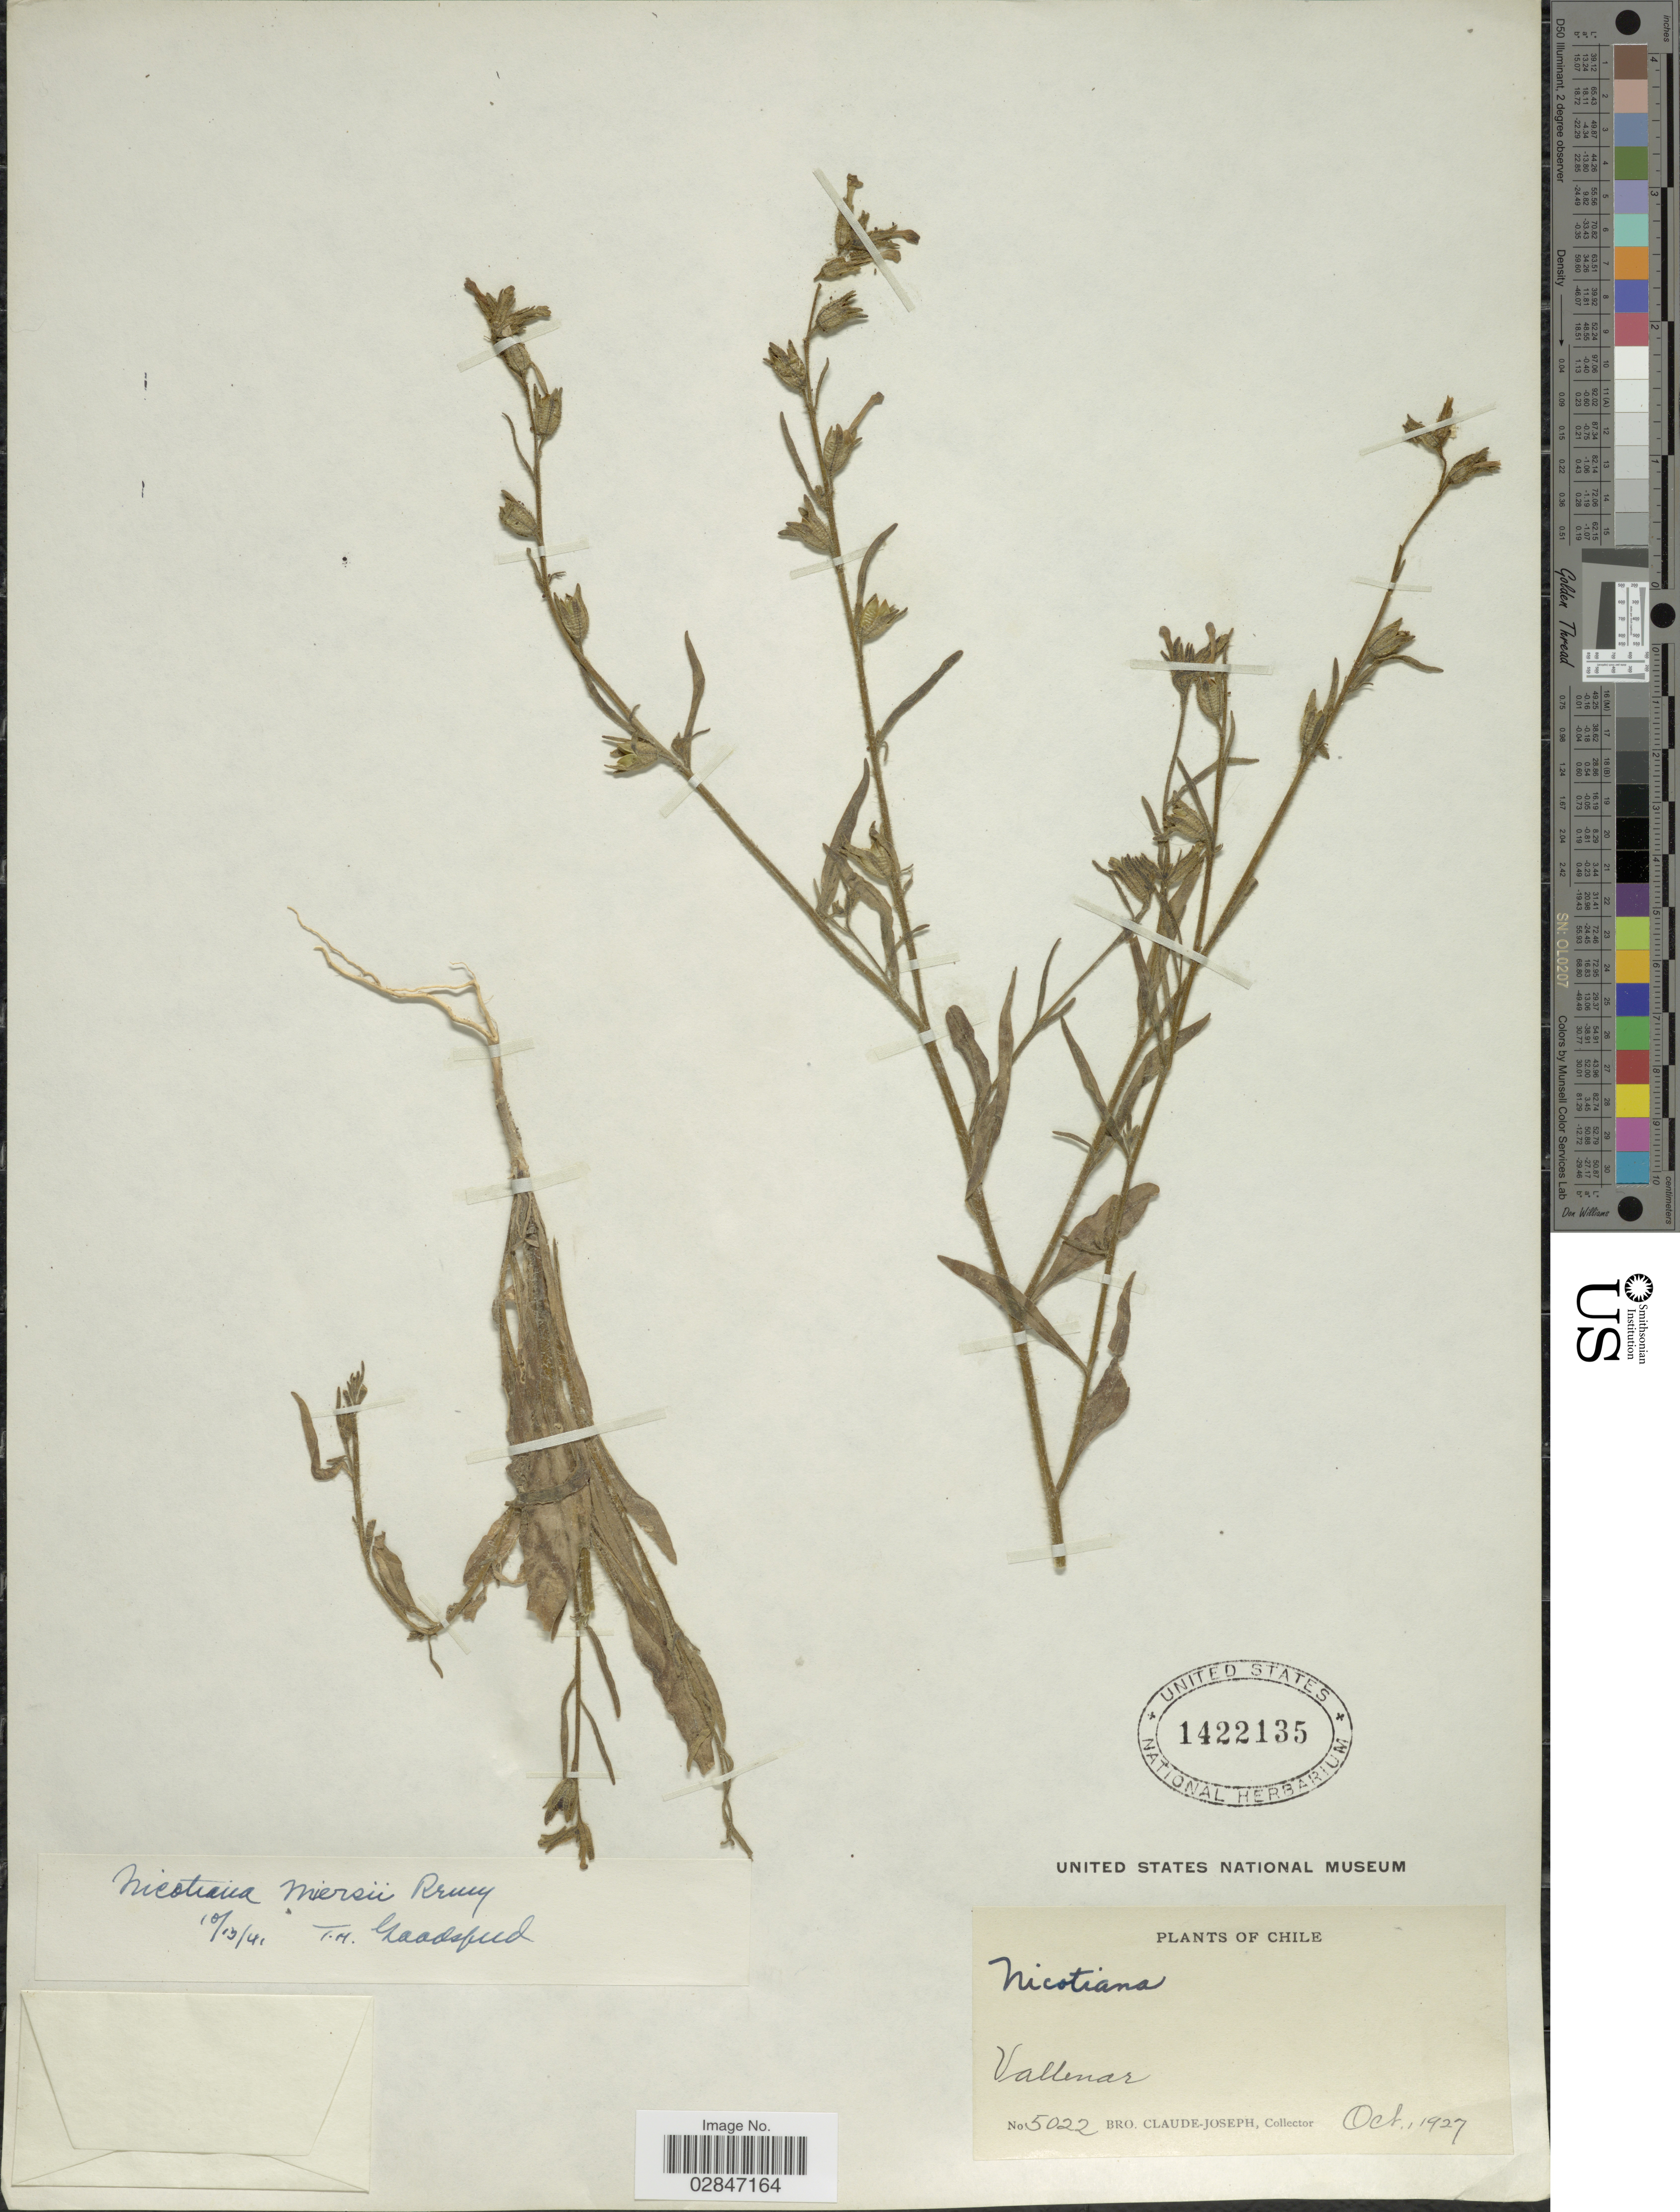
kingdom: Plantae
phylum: Tracheophyta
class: Magnoliopsida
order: Solanales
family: Solanaceae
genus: Nicotiana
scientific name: Nicotiana miersii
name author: J. Rémy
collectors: Bro. Claude-Joseph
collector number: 5022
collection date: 1927-10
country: Chile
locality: Vallenar.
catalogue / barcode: US 1422135